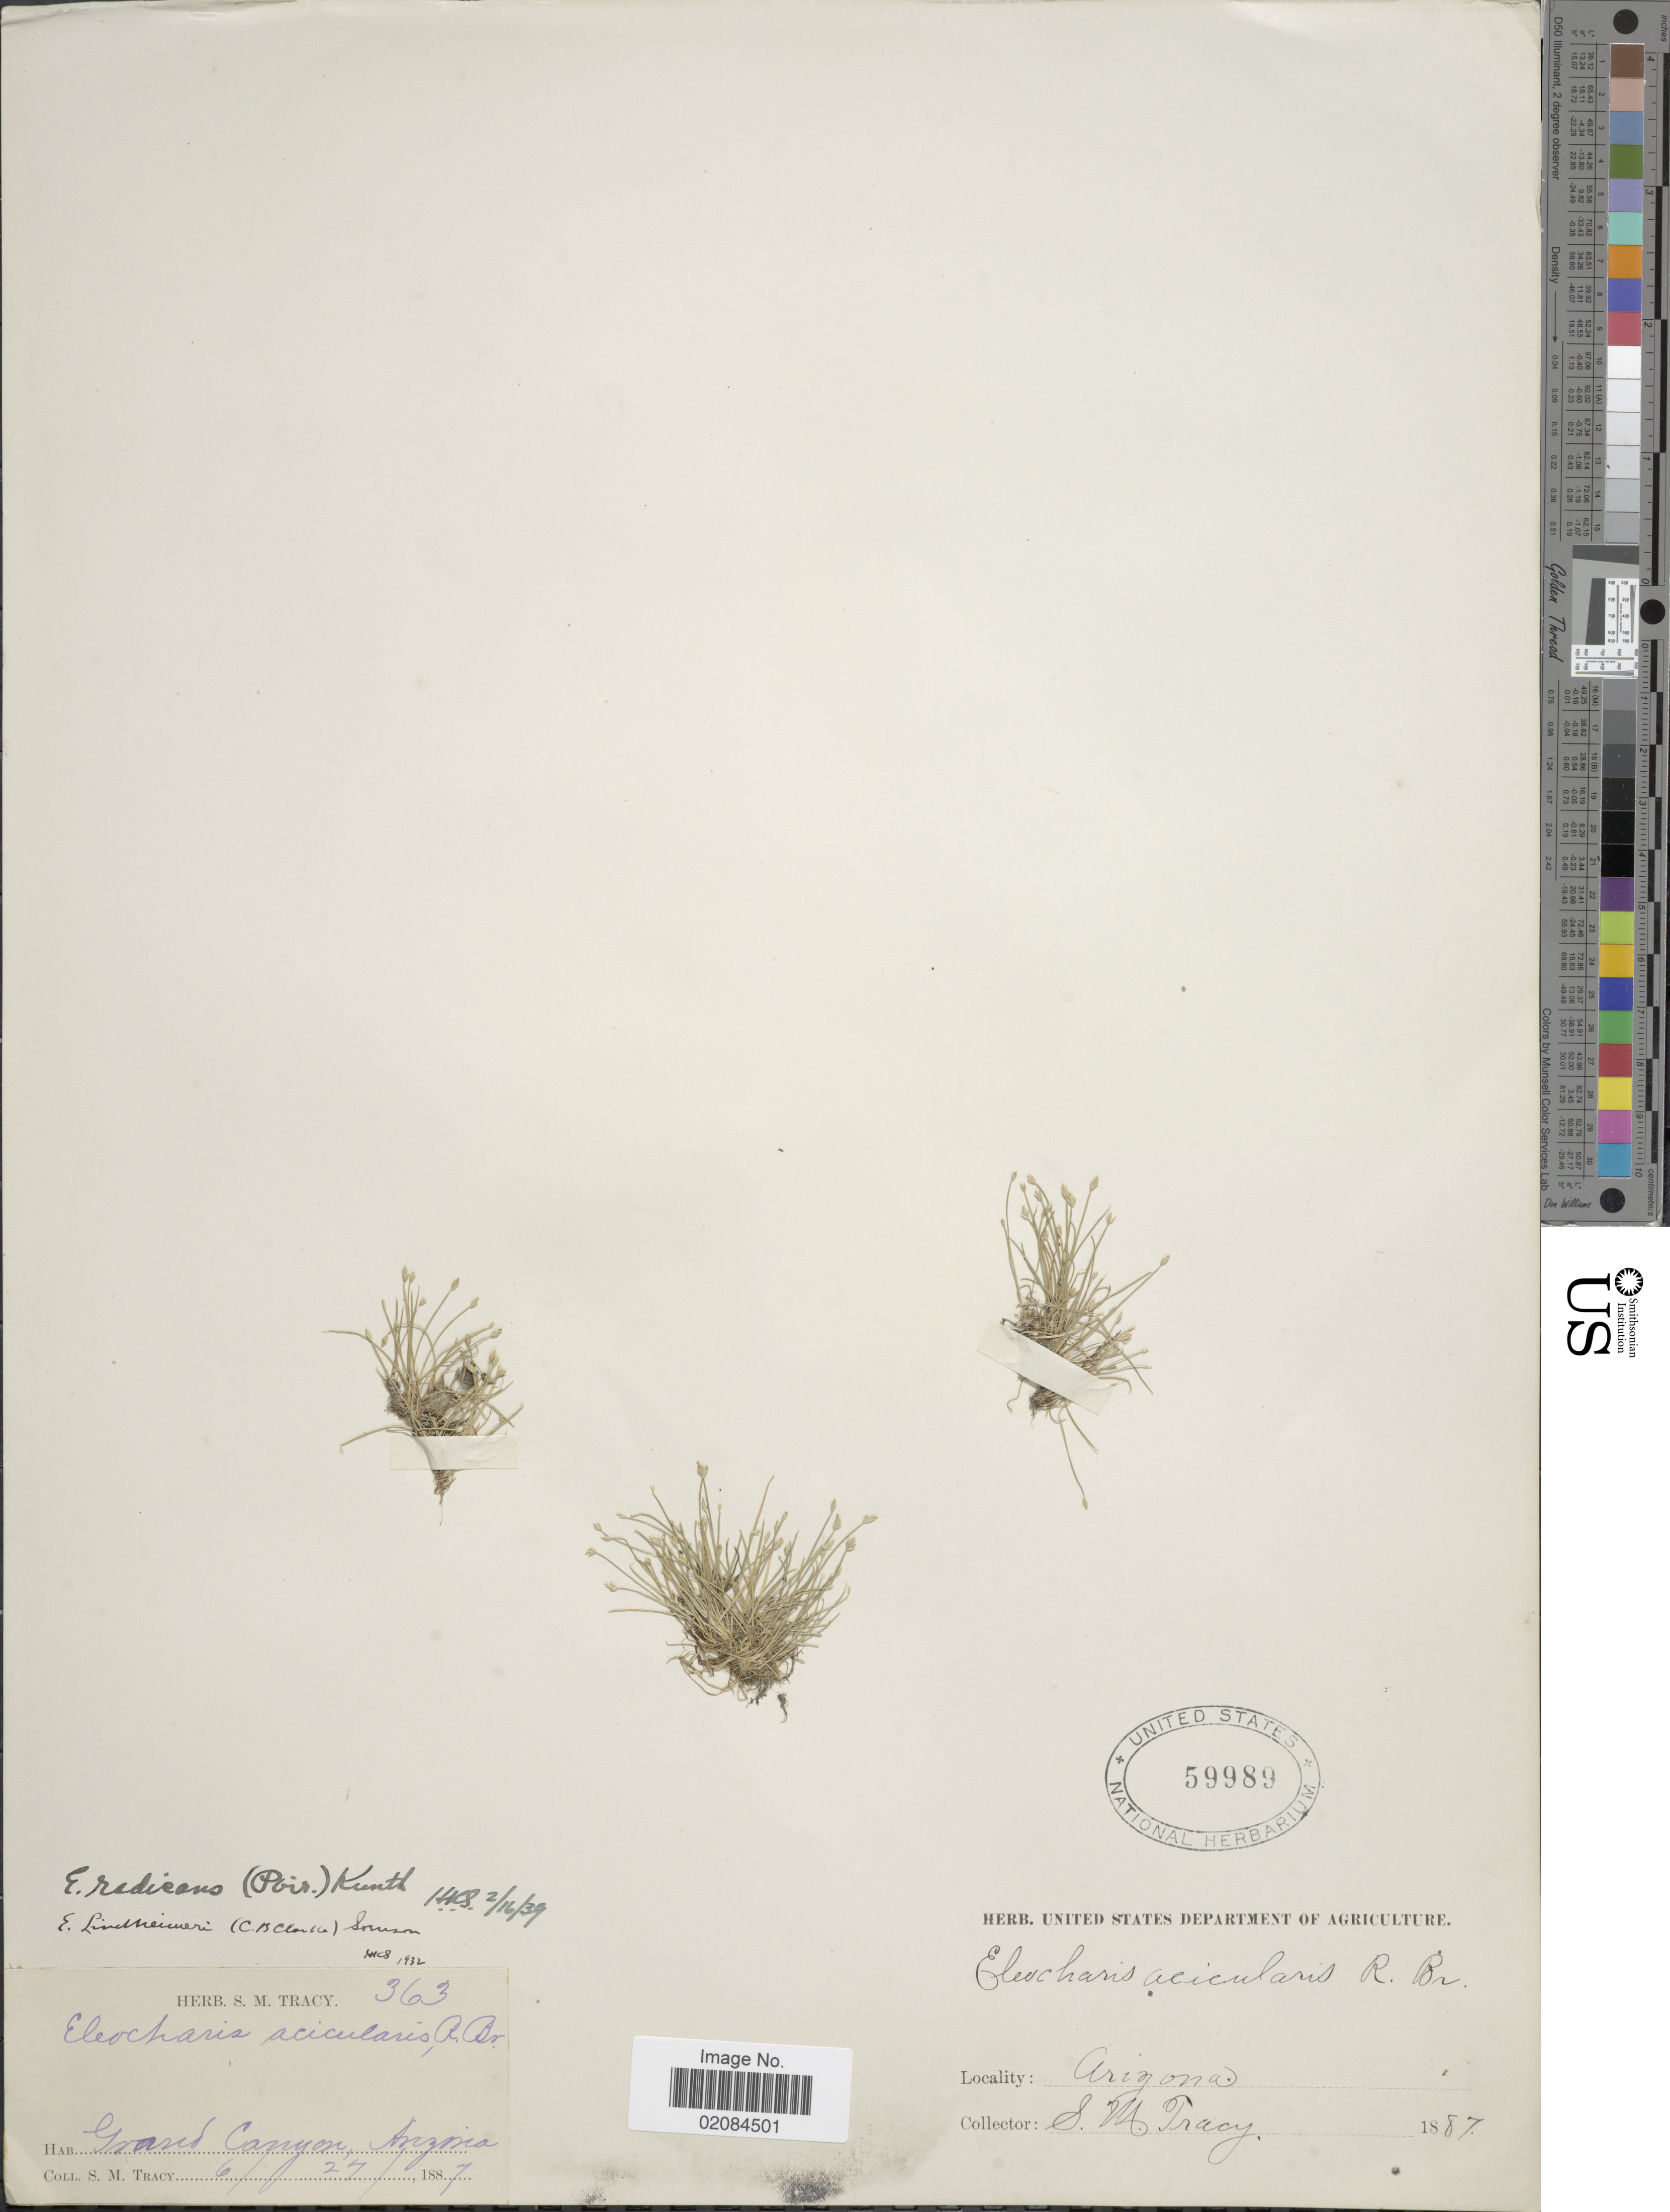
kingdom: Plantae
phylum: Tracheophyta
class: Liliopsida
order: Poales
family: Cyperaceae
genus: Eleocharis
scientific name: Eleocharis radicans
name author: (A. Dietrich) Kunth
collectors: S. M. Tracy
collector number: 363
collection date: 1887-06-27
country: United States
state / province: Arizona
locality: Grand Canyon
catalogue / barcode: US 59989